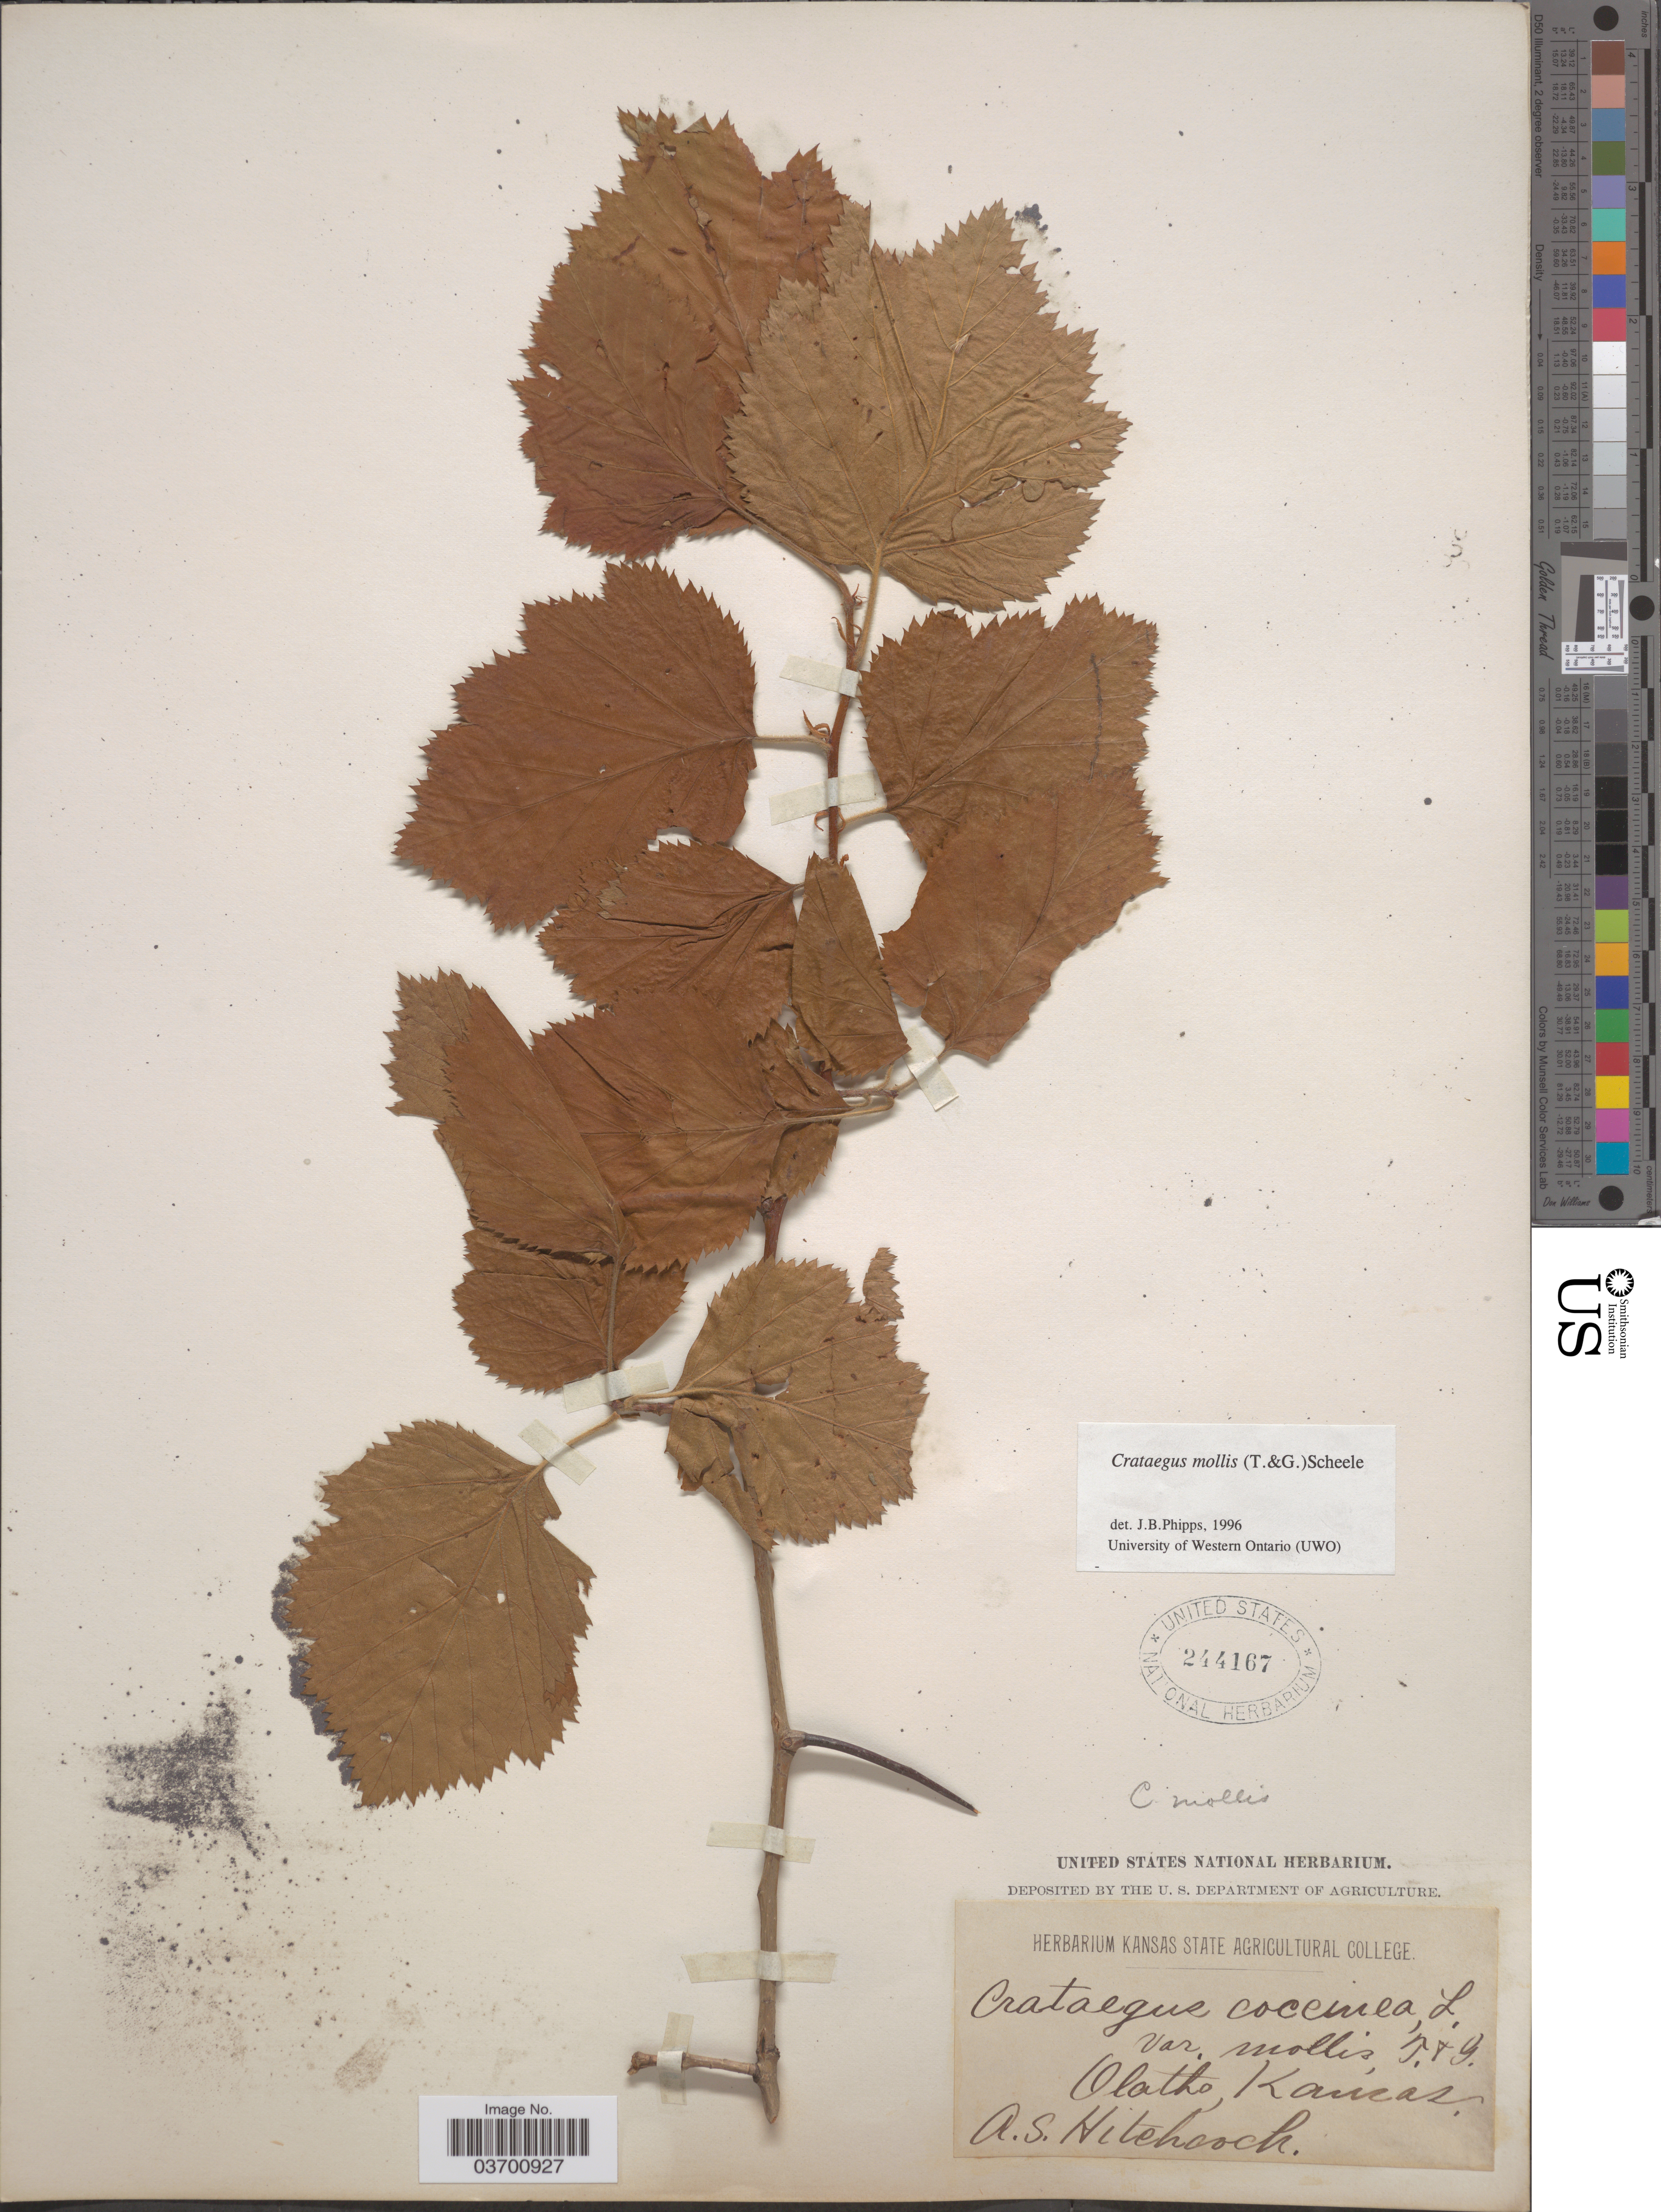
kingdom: Plantae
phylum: Tracheophyta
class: Magnoliopsida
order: Rosales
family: Rosaceae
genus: Crataegus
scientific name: Crataegus mollis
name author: (Torr. & A. Gray) Scheele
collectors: A. S. Hitchcock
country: United States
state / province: Kansas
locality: Olathe.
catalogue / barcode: US 244167